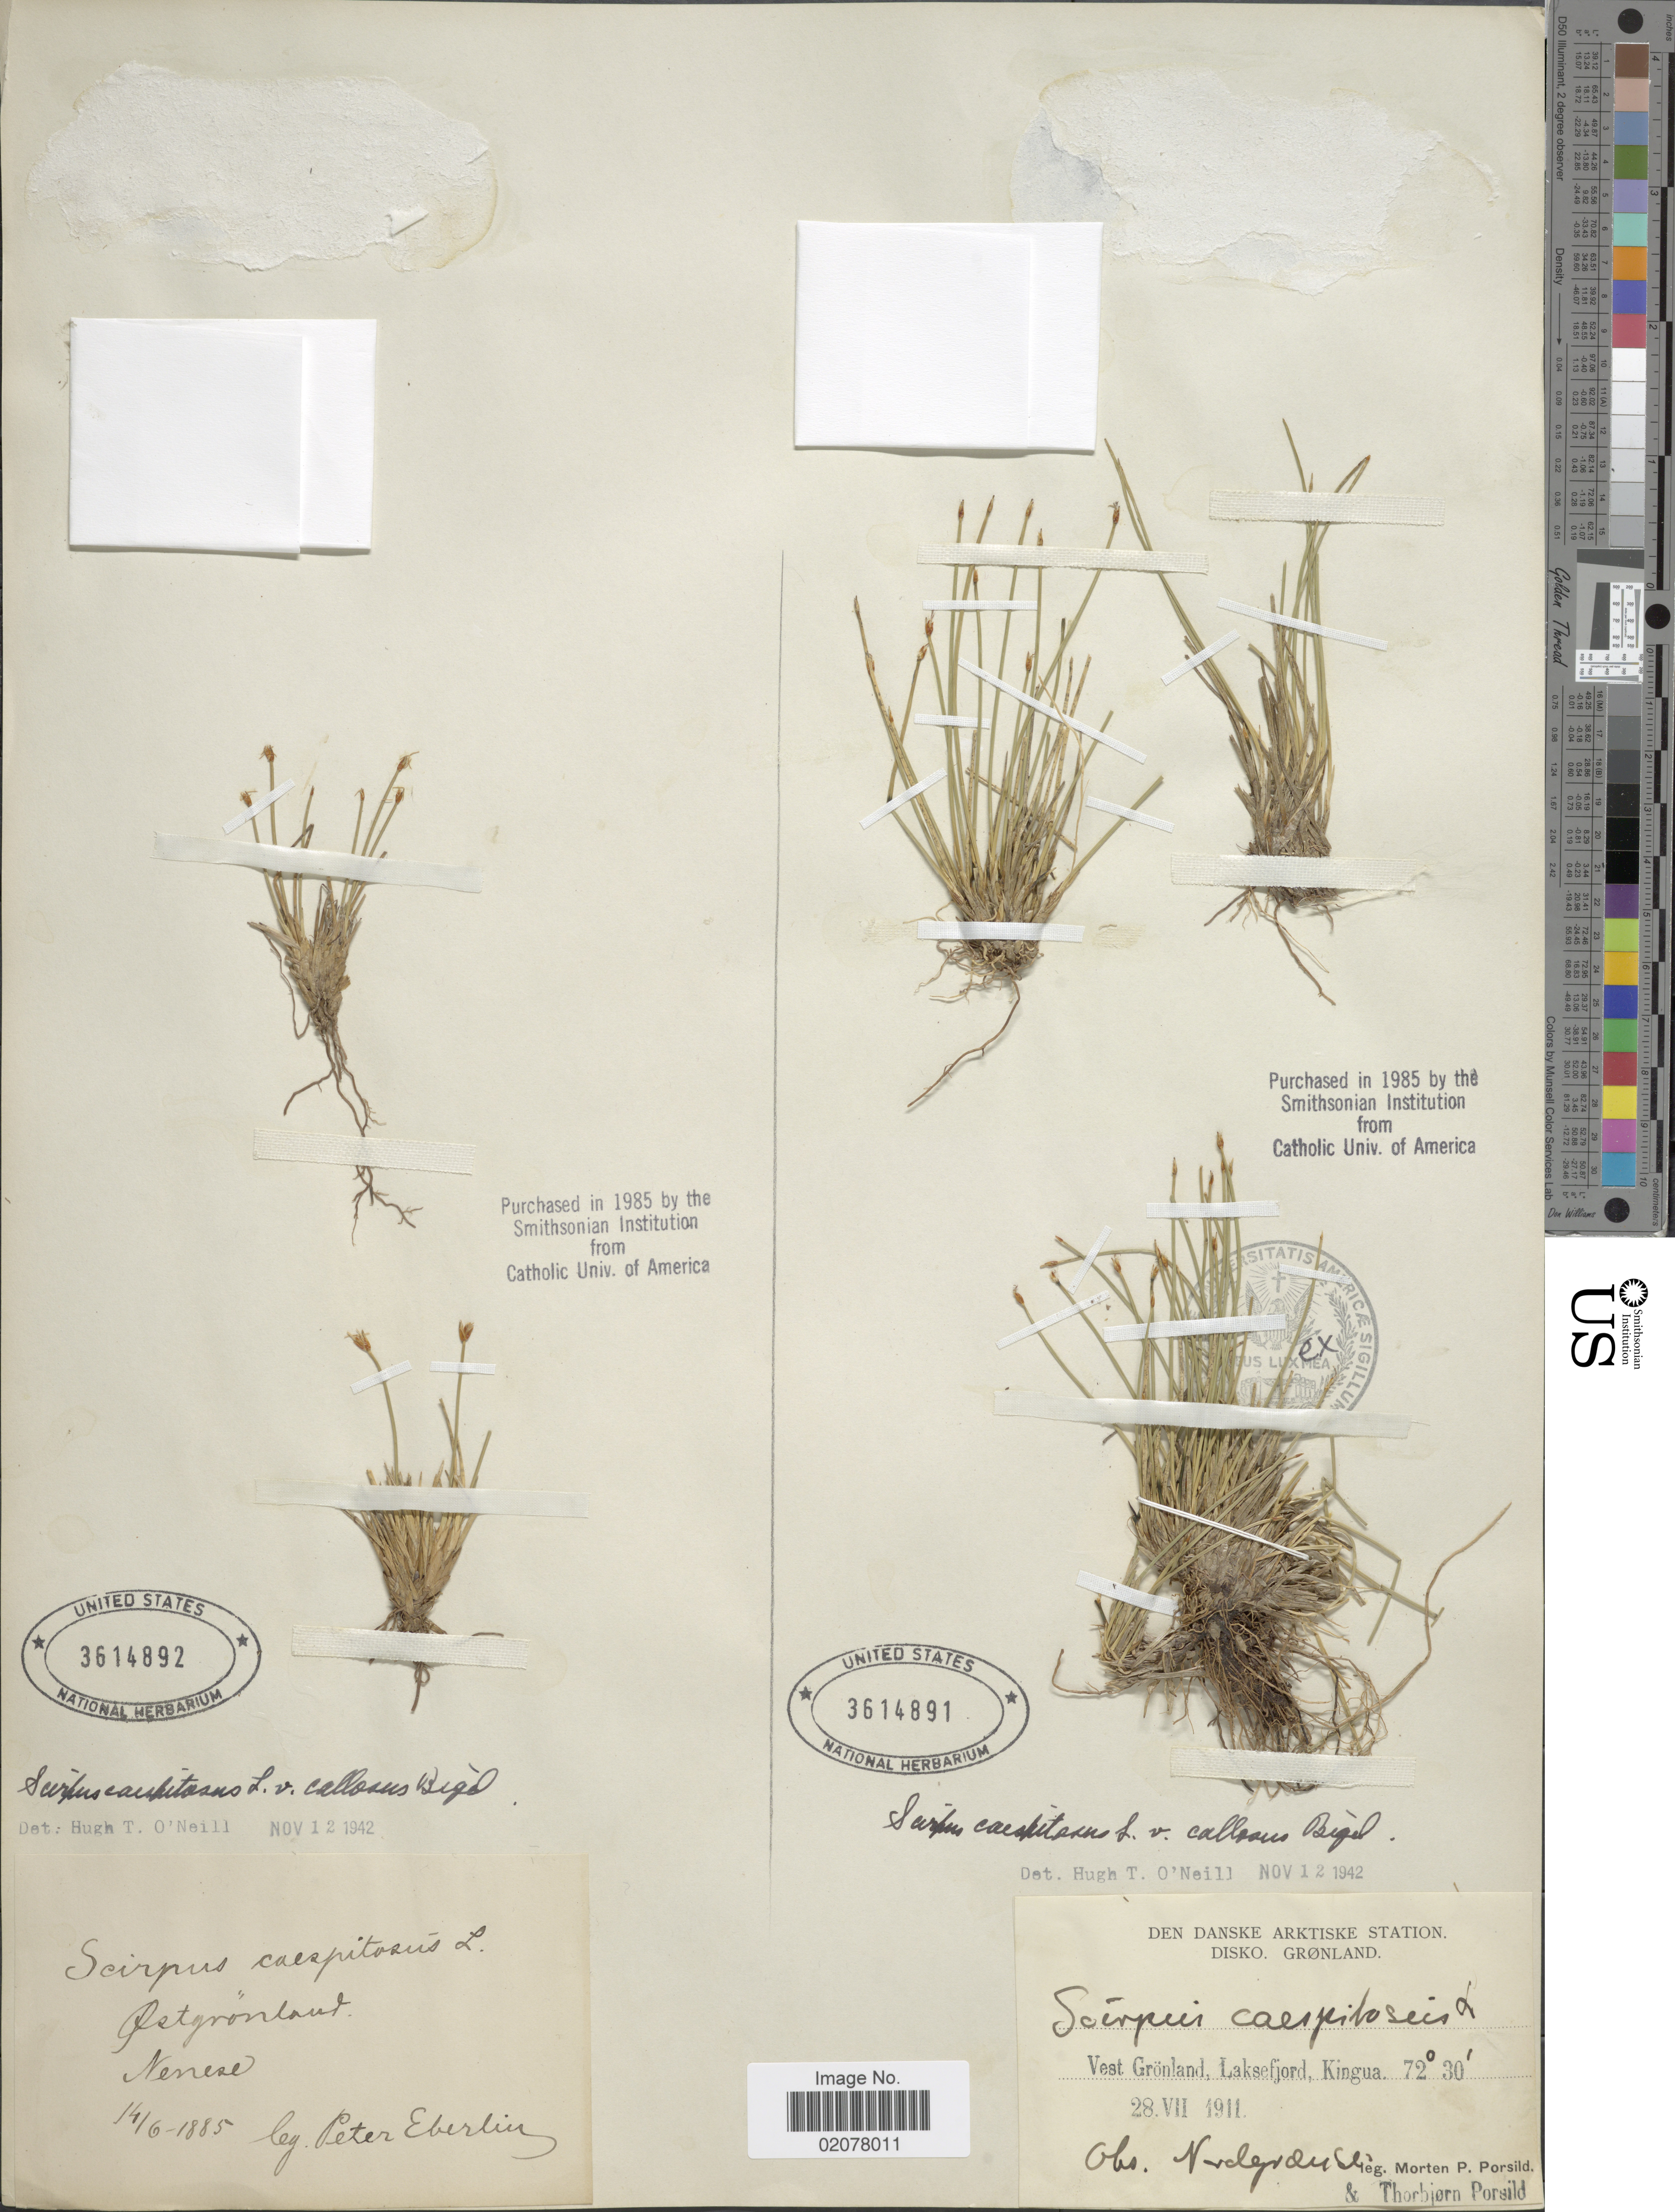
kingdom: Plantae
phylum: Tracheophyta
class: Liliopsida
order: Poales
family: Cyperaceae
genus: Trichophorum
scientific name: Trichophorum cespitosum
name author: (L.) Hartm.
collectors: M. P. Porsild & R. T. Porsild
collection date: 1911-07-28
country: Greenland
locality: Den Danske Arktiske Station. Disko. Grønland. Vest Grönland, Laksefjord Kingua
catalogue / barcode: US 3614891